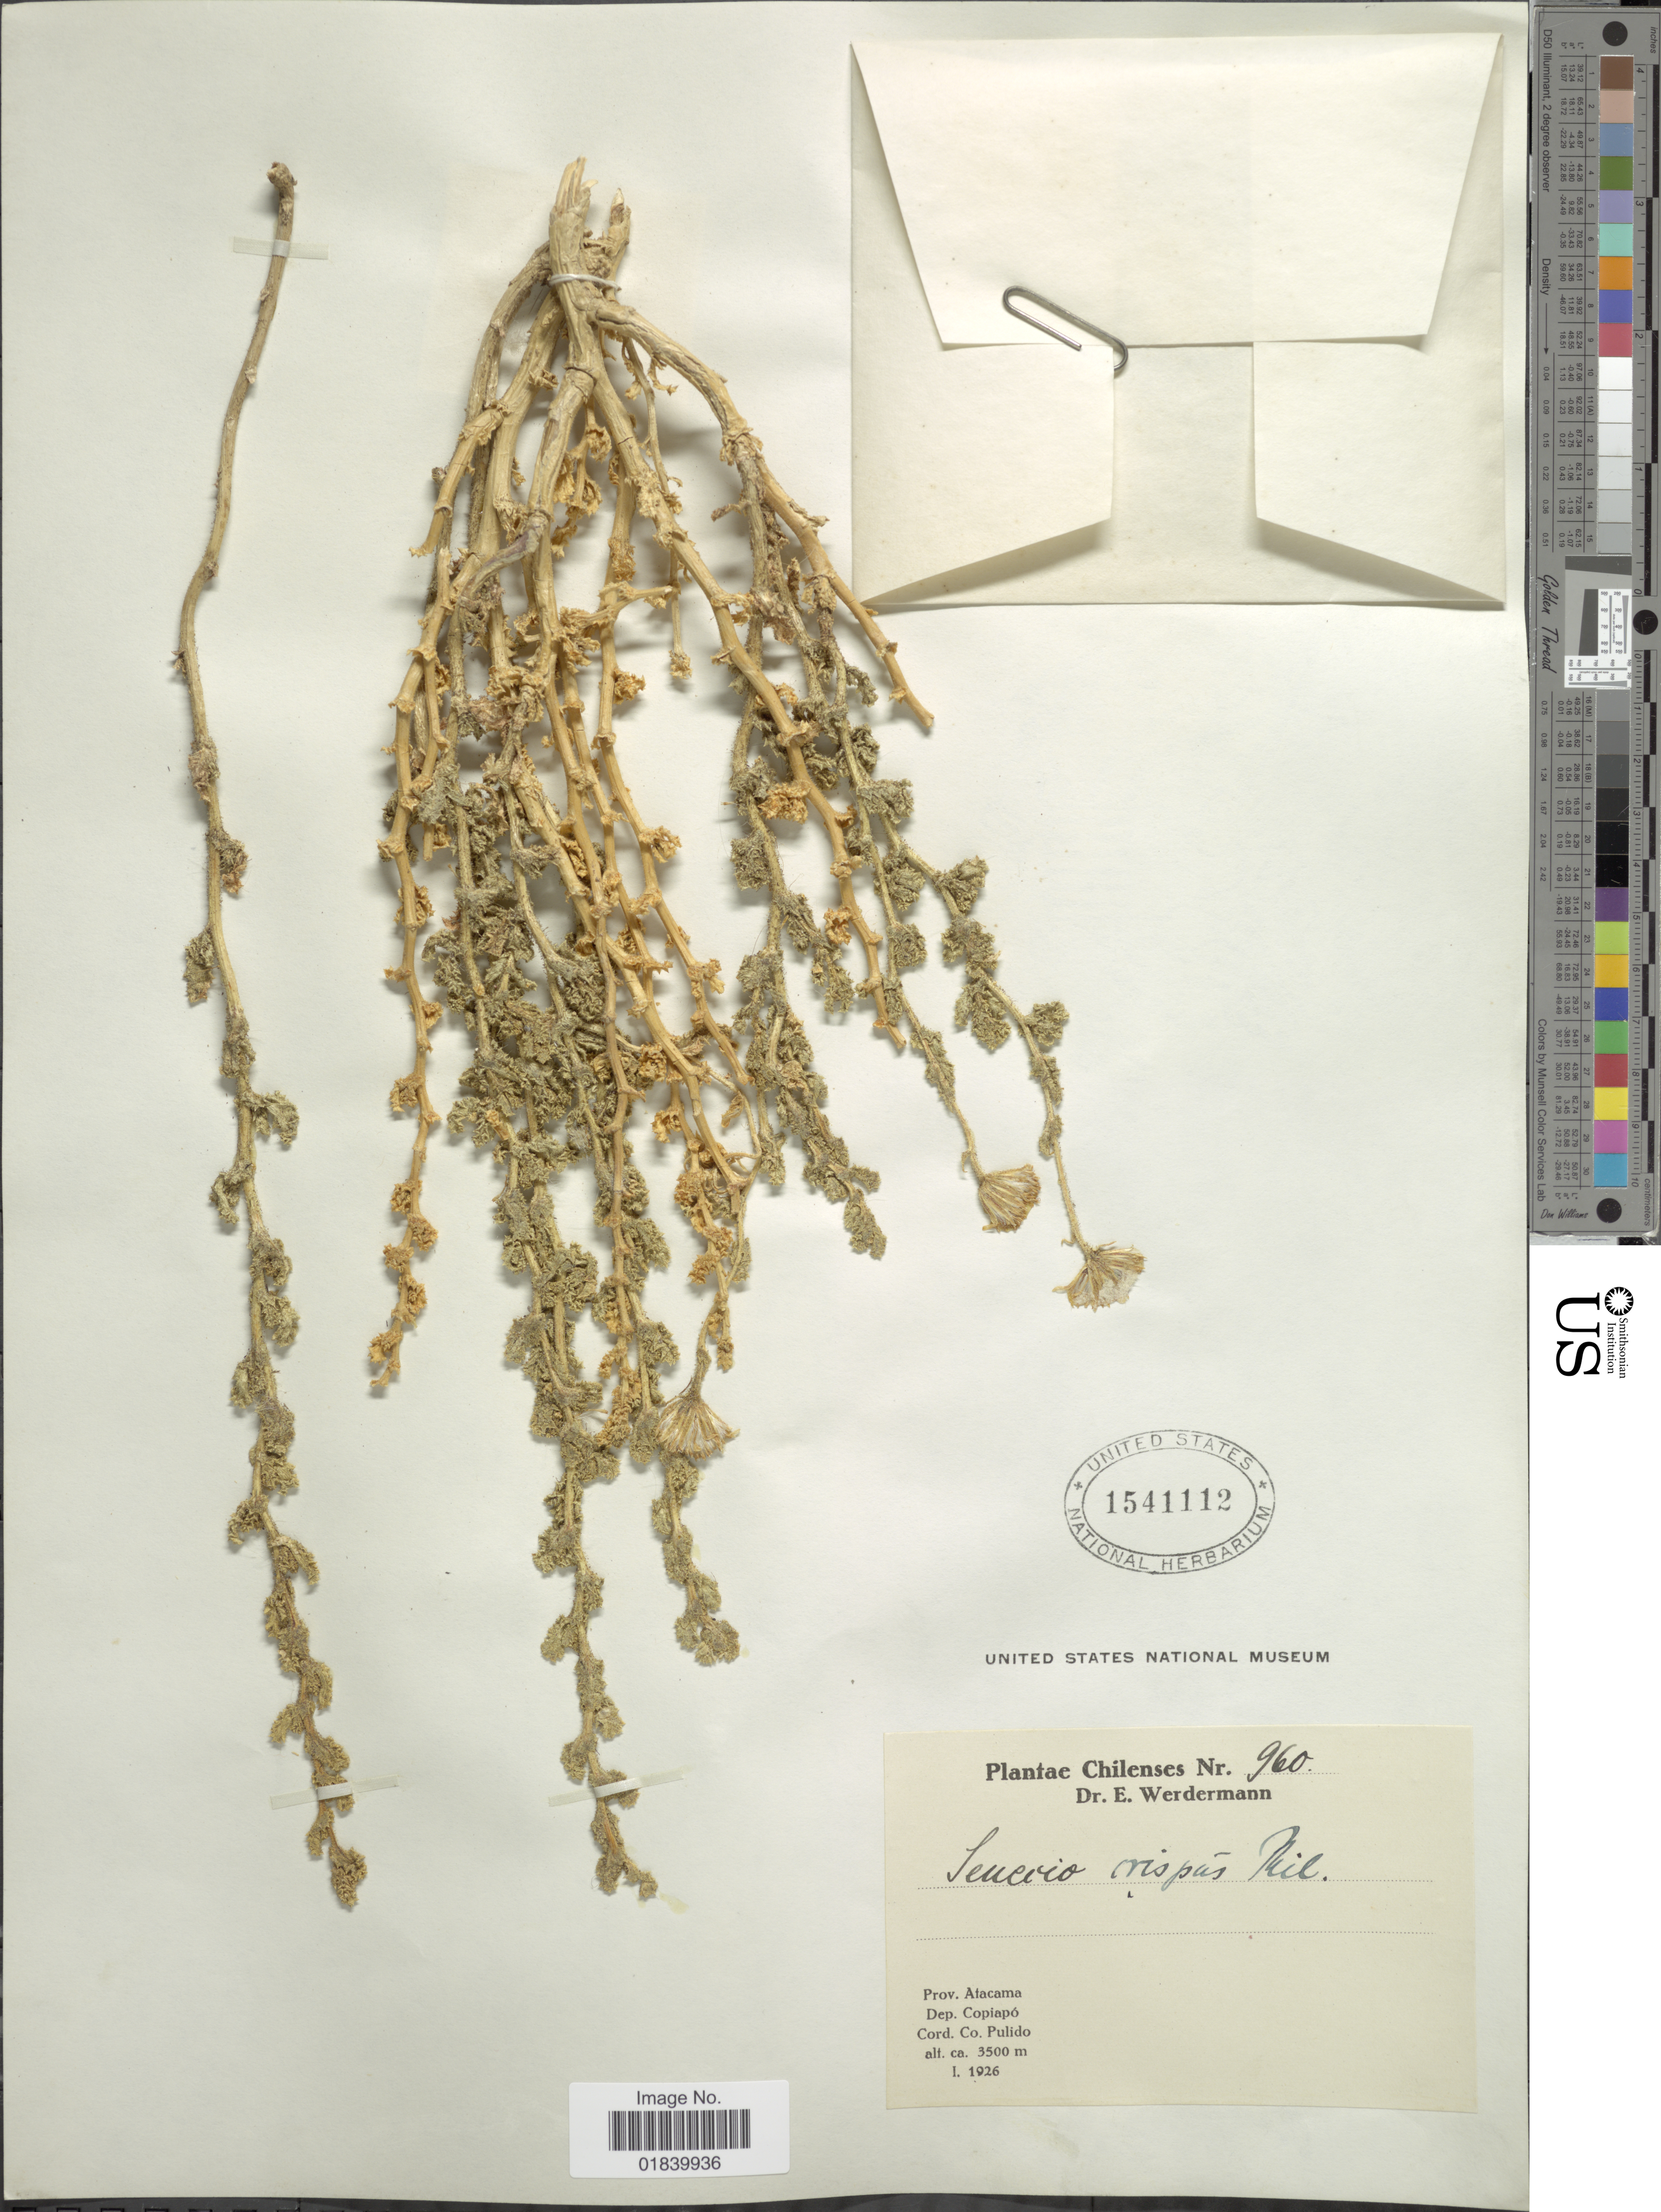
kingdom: Plantae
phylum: Tracheophyta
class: Magnoliopsida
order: Asterales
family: Asteraceae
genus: Senecio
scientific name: Senecio hirtus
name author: Cabrera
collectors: E. Werdermann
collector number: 960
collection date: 1926-02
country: Chile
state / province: Atacama (III)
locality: Prov. Atacama. Dep. Copiapo, Cord. Co. Pulido.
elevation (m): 3500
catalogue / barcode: US 1541112